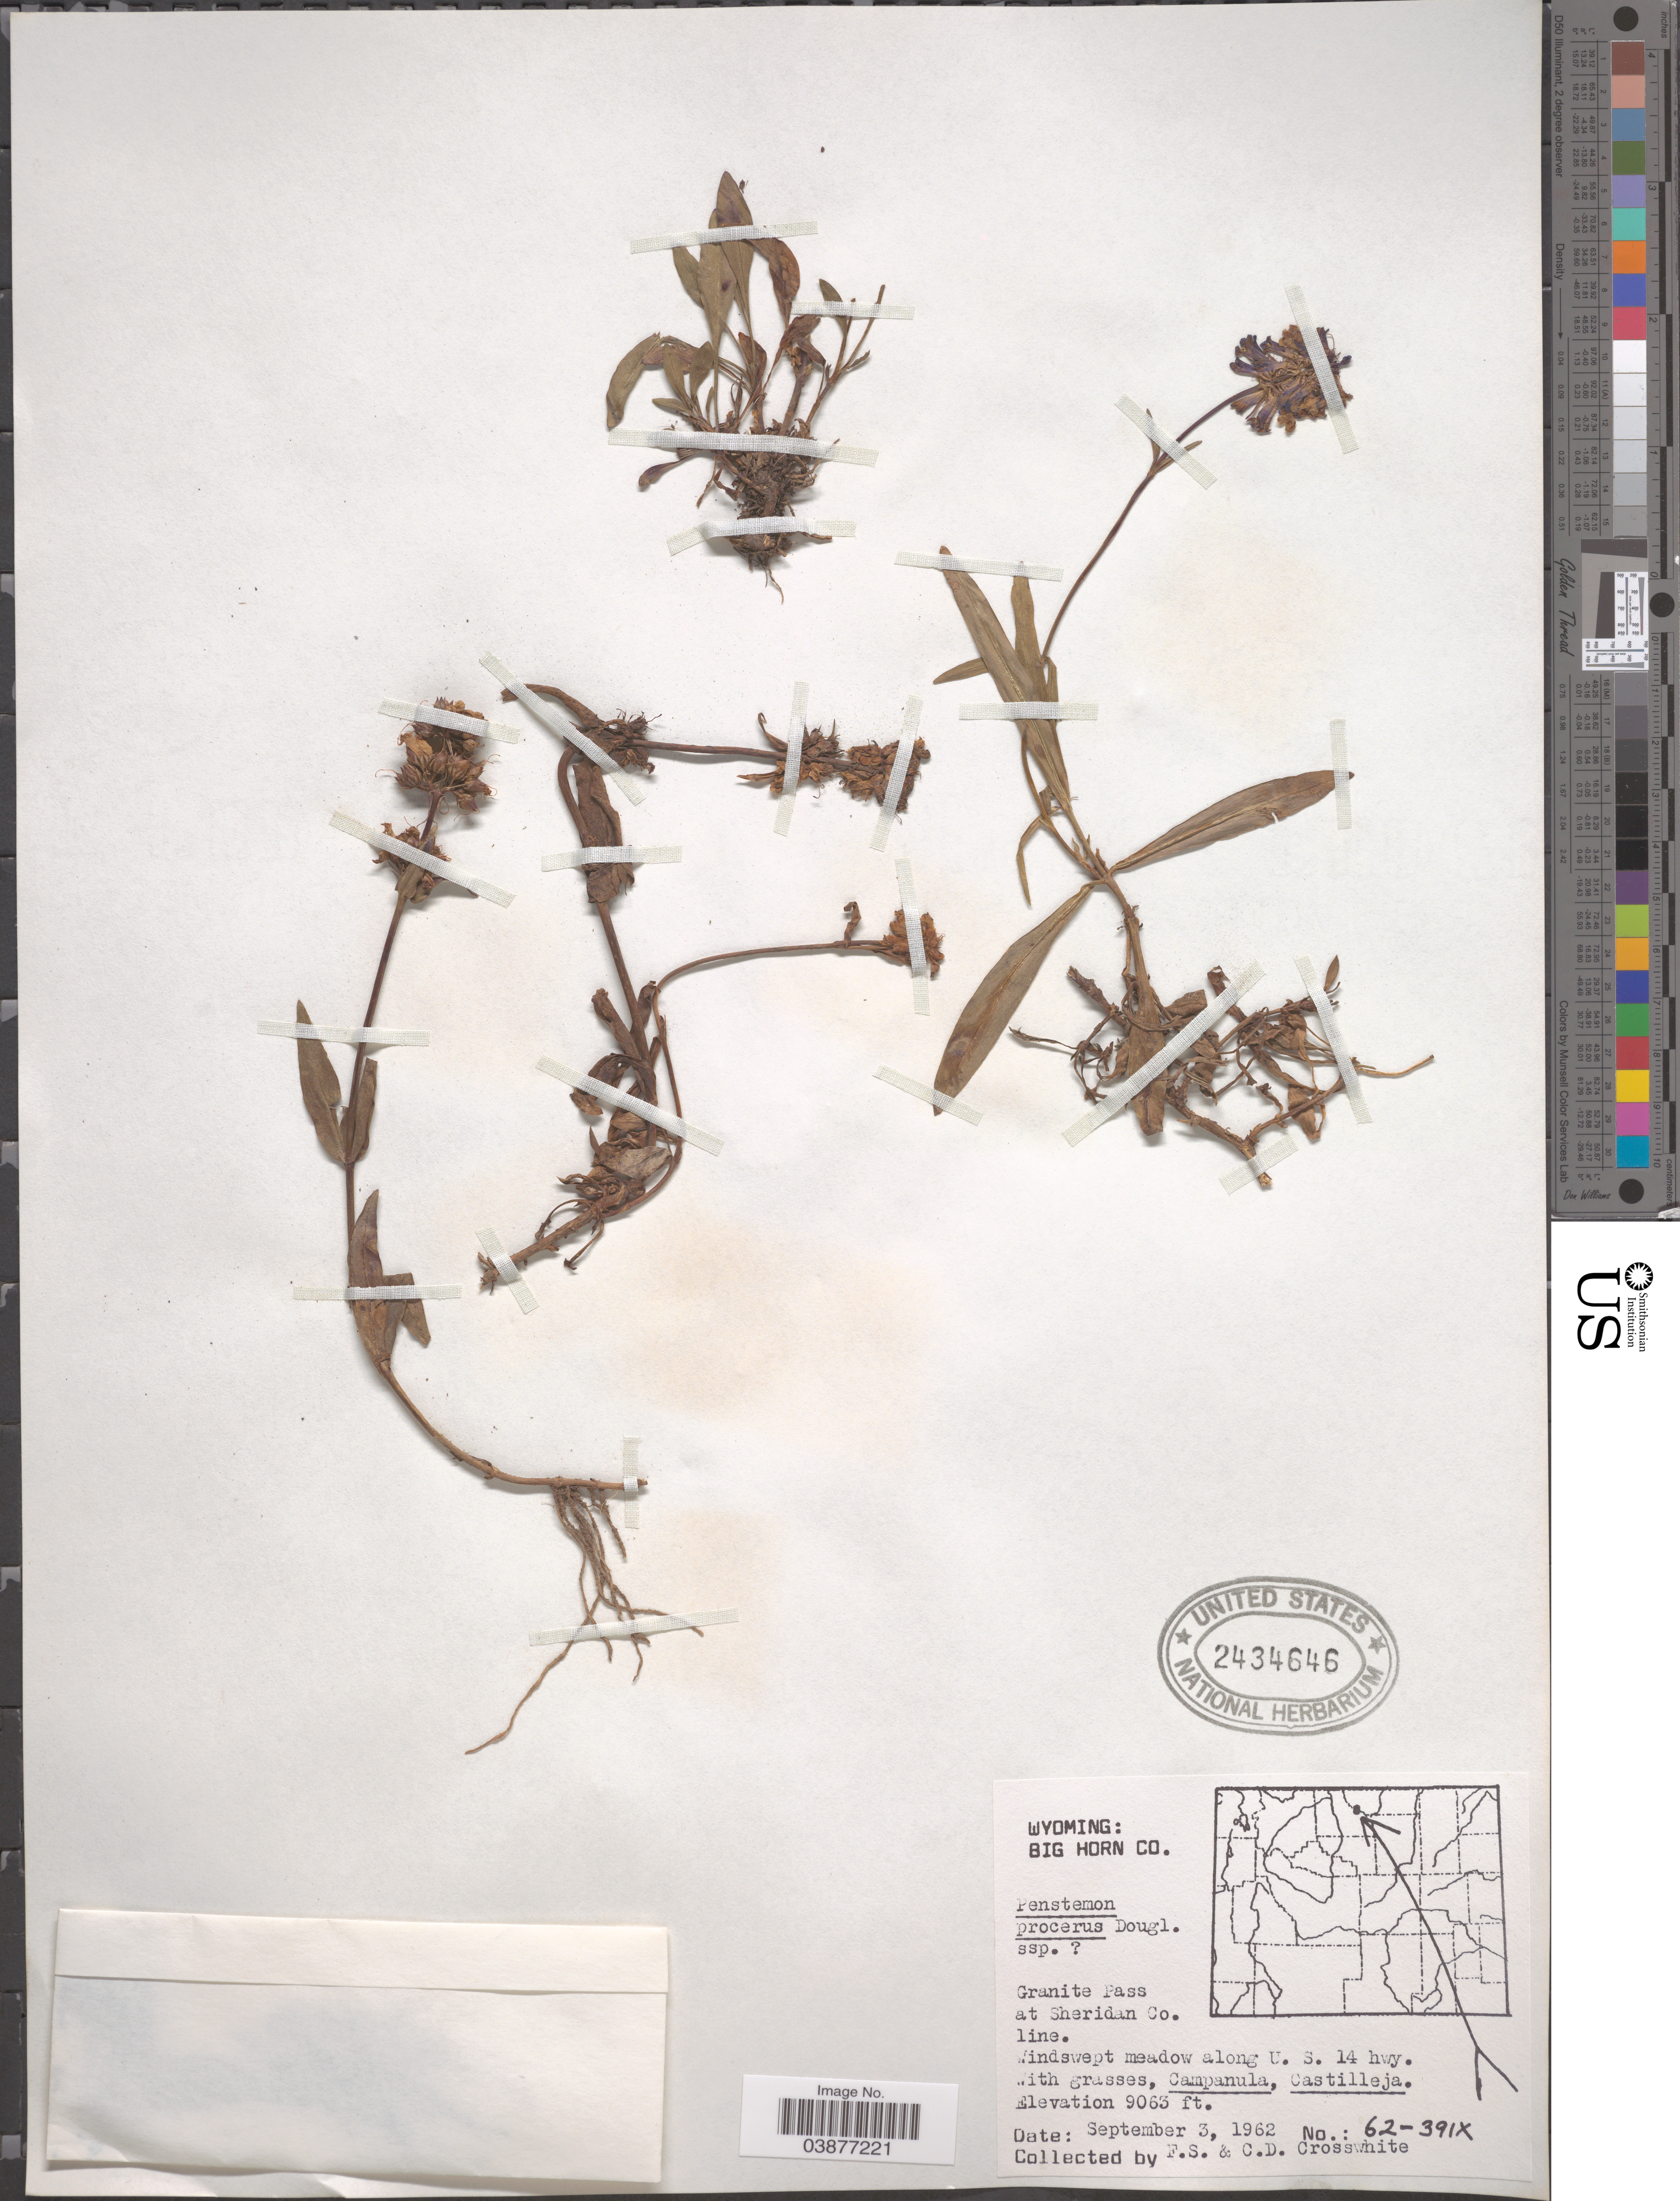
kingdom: Plantae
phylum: Tracheophyta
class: Magnoliopsida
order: Lamiales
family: Plantaginaceae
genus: Penstemon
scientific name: Penstemon procerus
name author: Douglas ex Graham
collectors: F. Crosswhite & C. Crosswhite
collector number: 62-391X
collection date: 1962-09-03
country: United States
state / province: Wyoming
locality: Big Horn Co. Granite Pass at Sheridan Co. line. Windswept meadow along U. S. 14 hwy.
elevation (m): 2762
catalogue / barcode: US 2434646